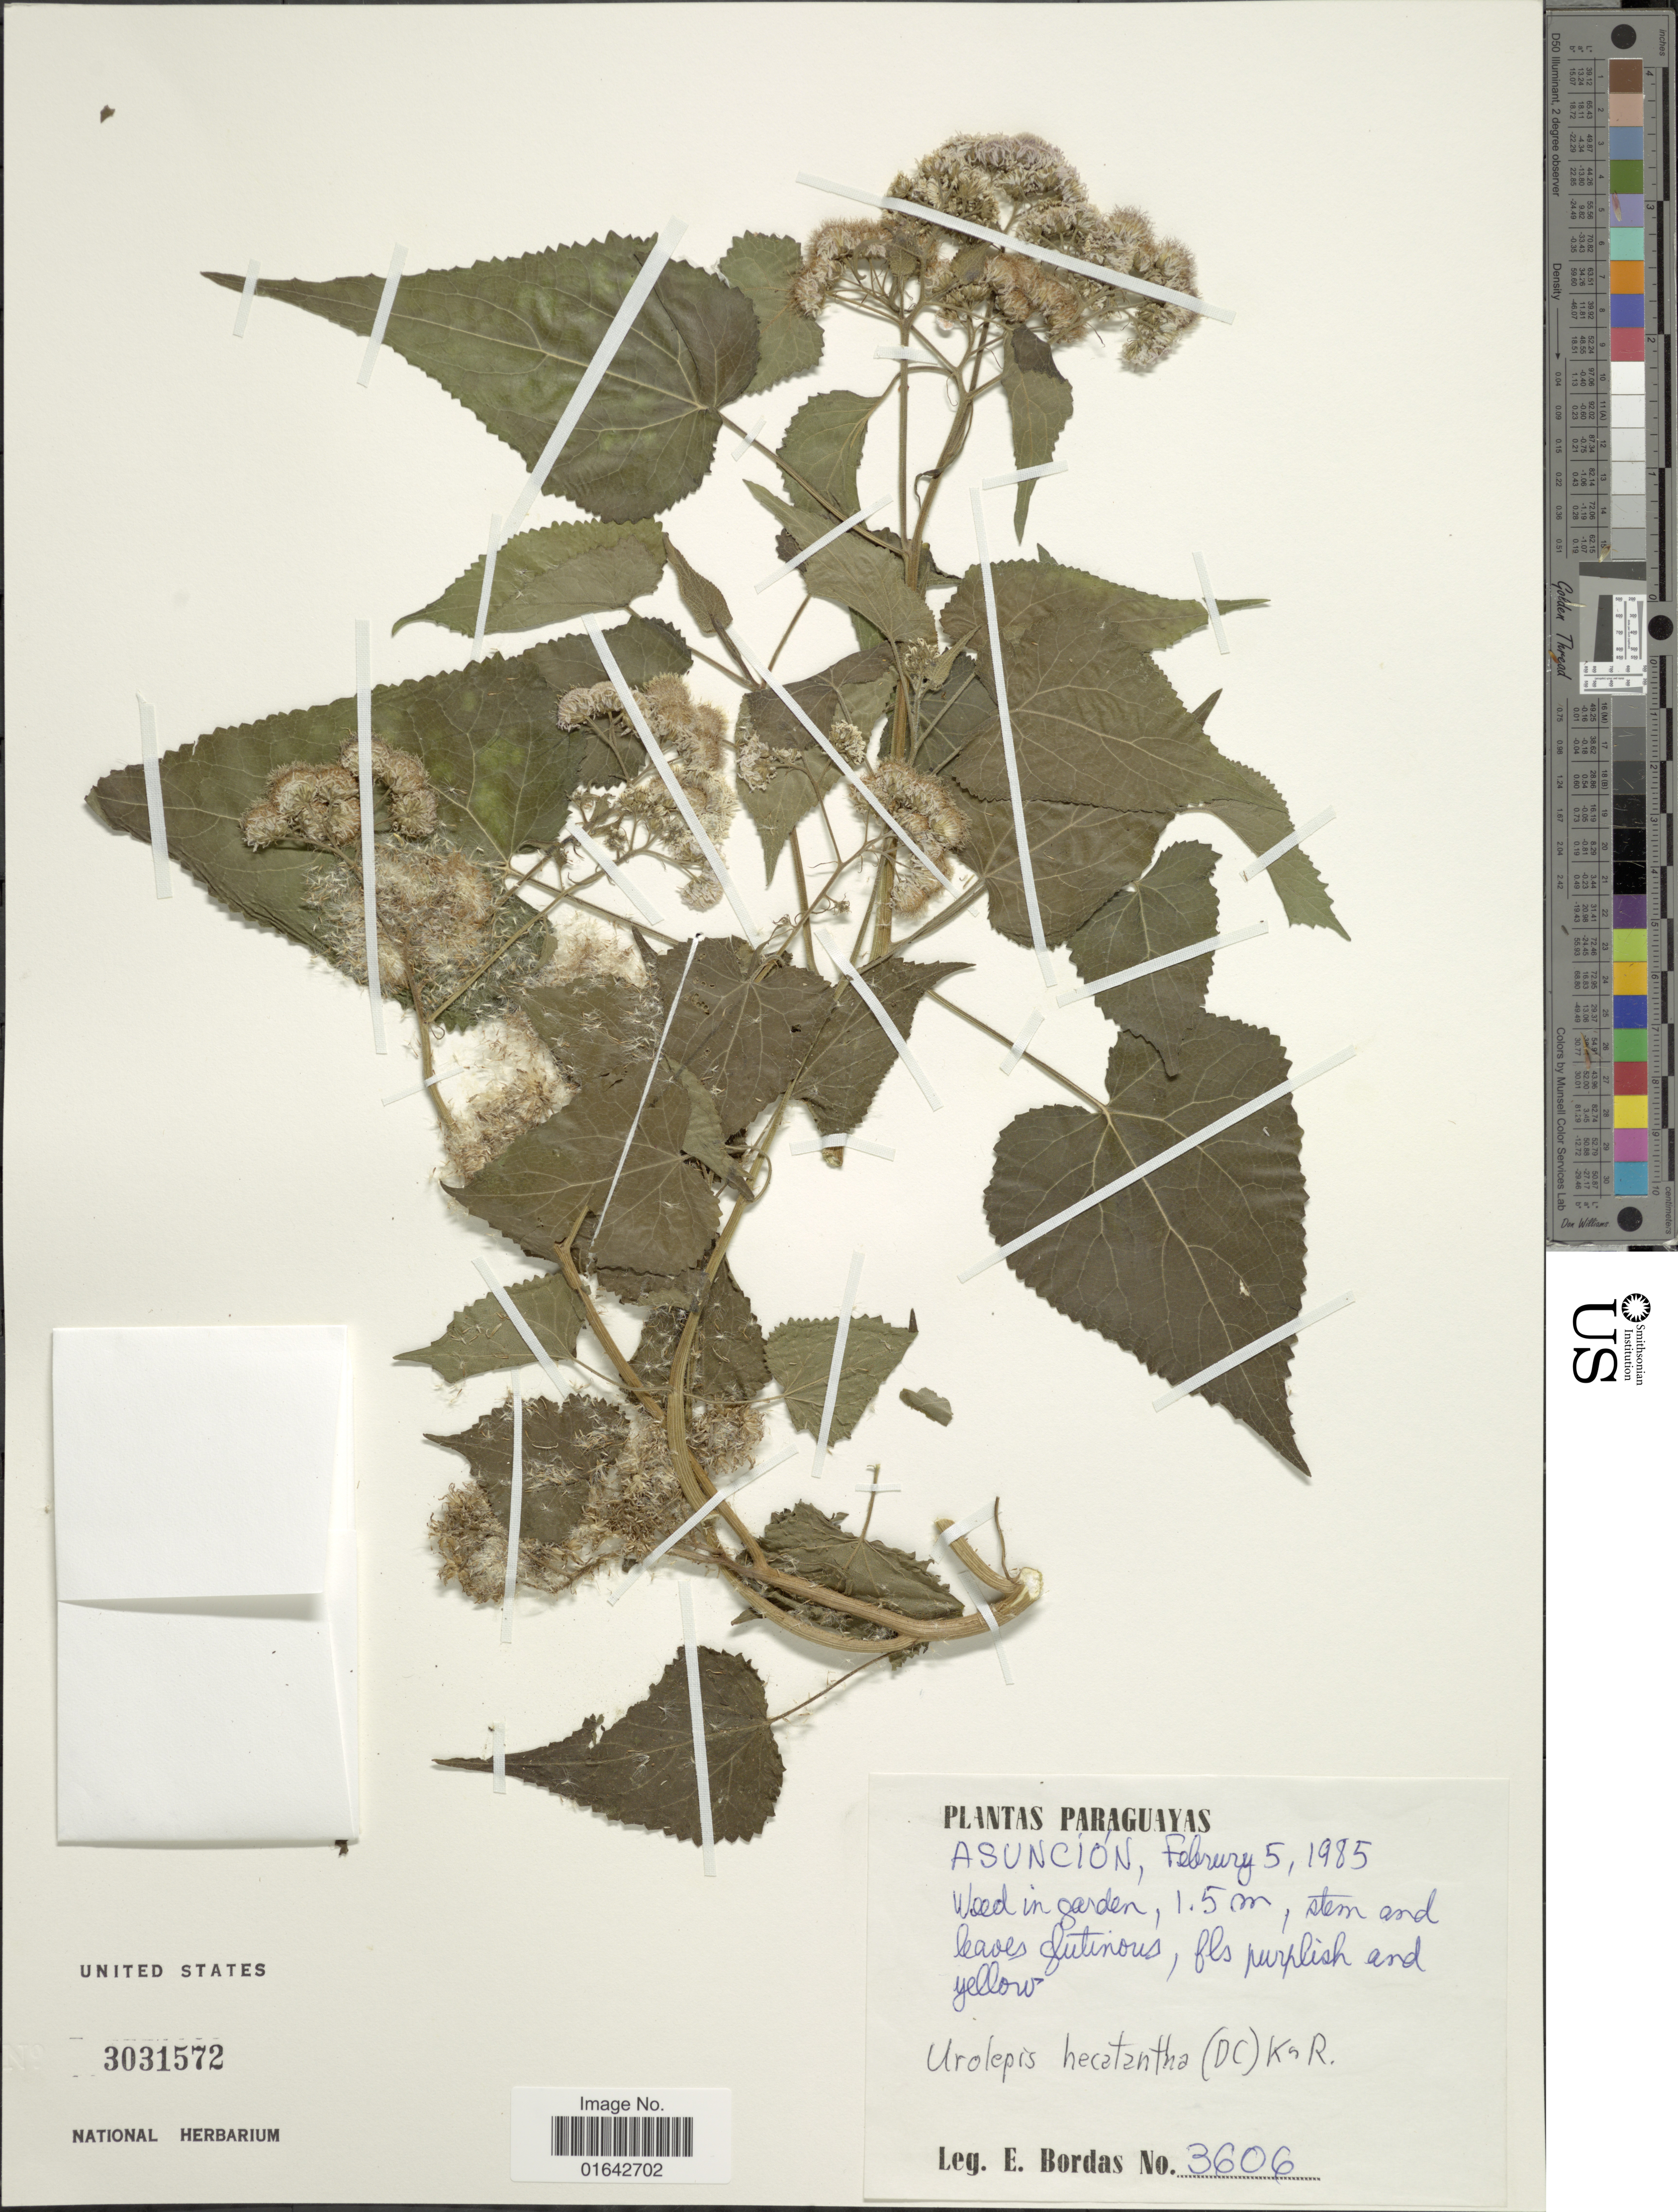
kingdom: Plantae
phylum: Tracheophyta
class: Magnoliopsida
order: Asterales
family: Asteraceae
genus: Urolepis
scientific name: Urolepis hecatantha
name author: (DC.) R.M. King & H. Rob.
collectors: E. Bordas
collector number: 3606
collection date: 1985-02-05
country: Paraguay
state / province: Asuncion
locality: Asumcion, weed in garden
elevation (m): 15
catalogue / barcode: US 3031572